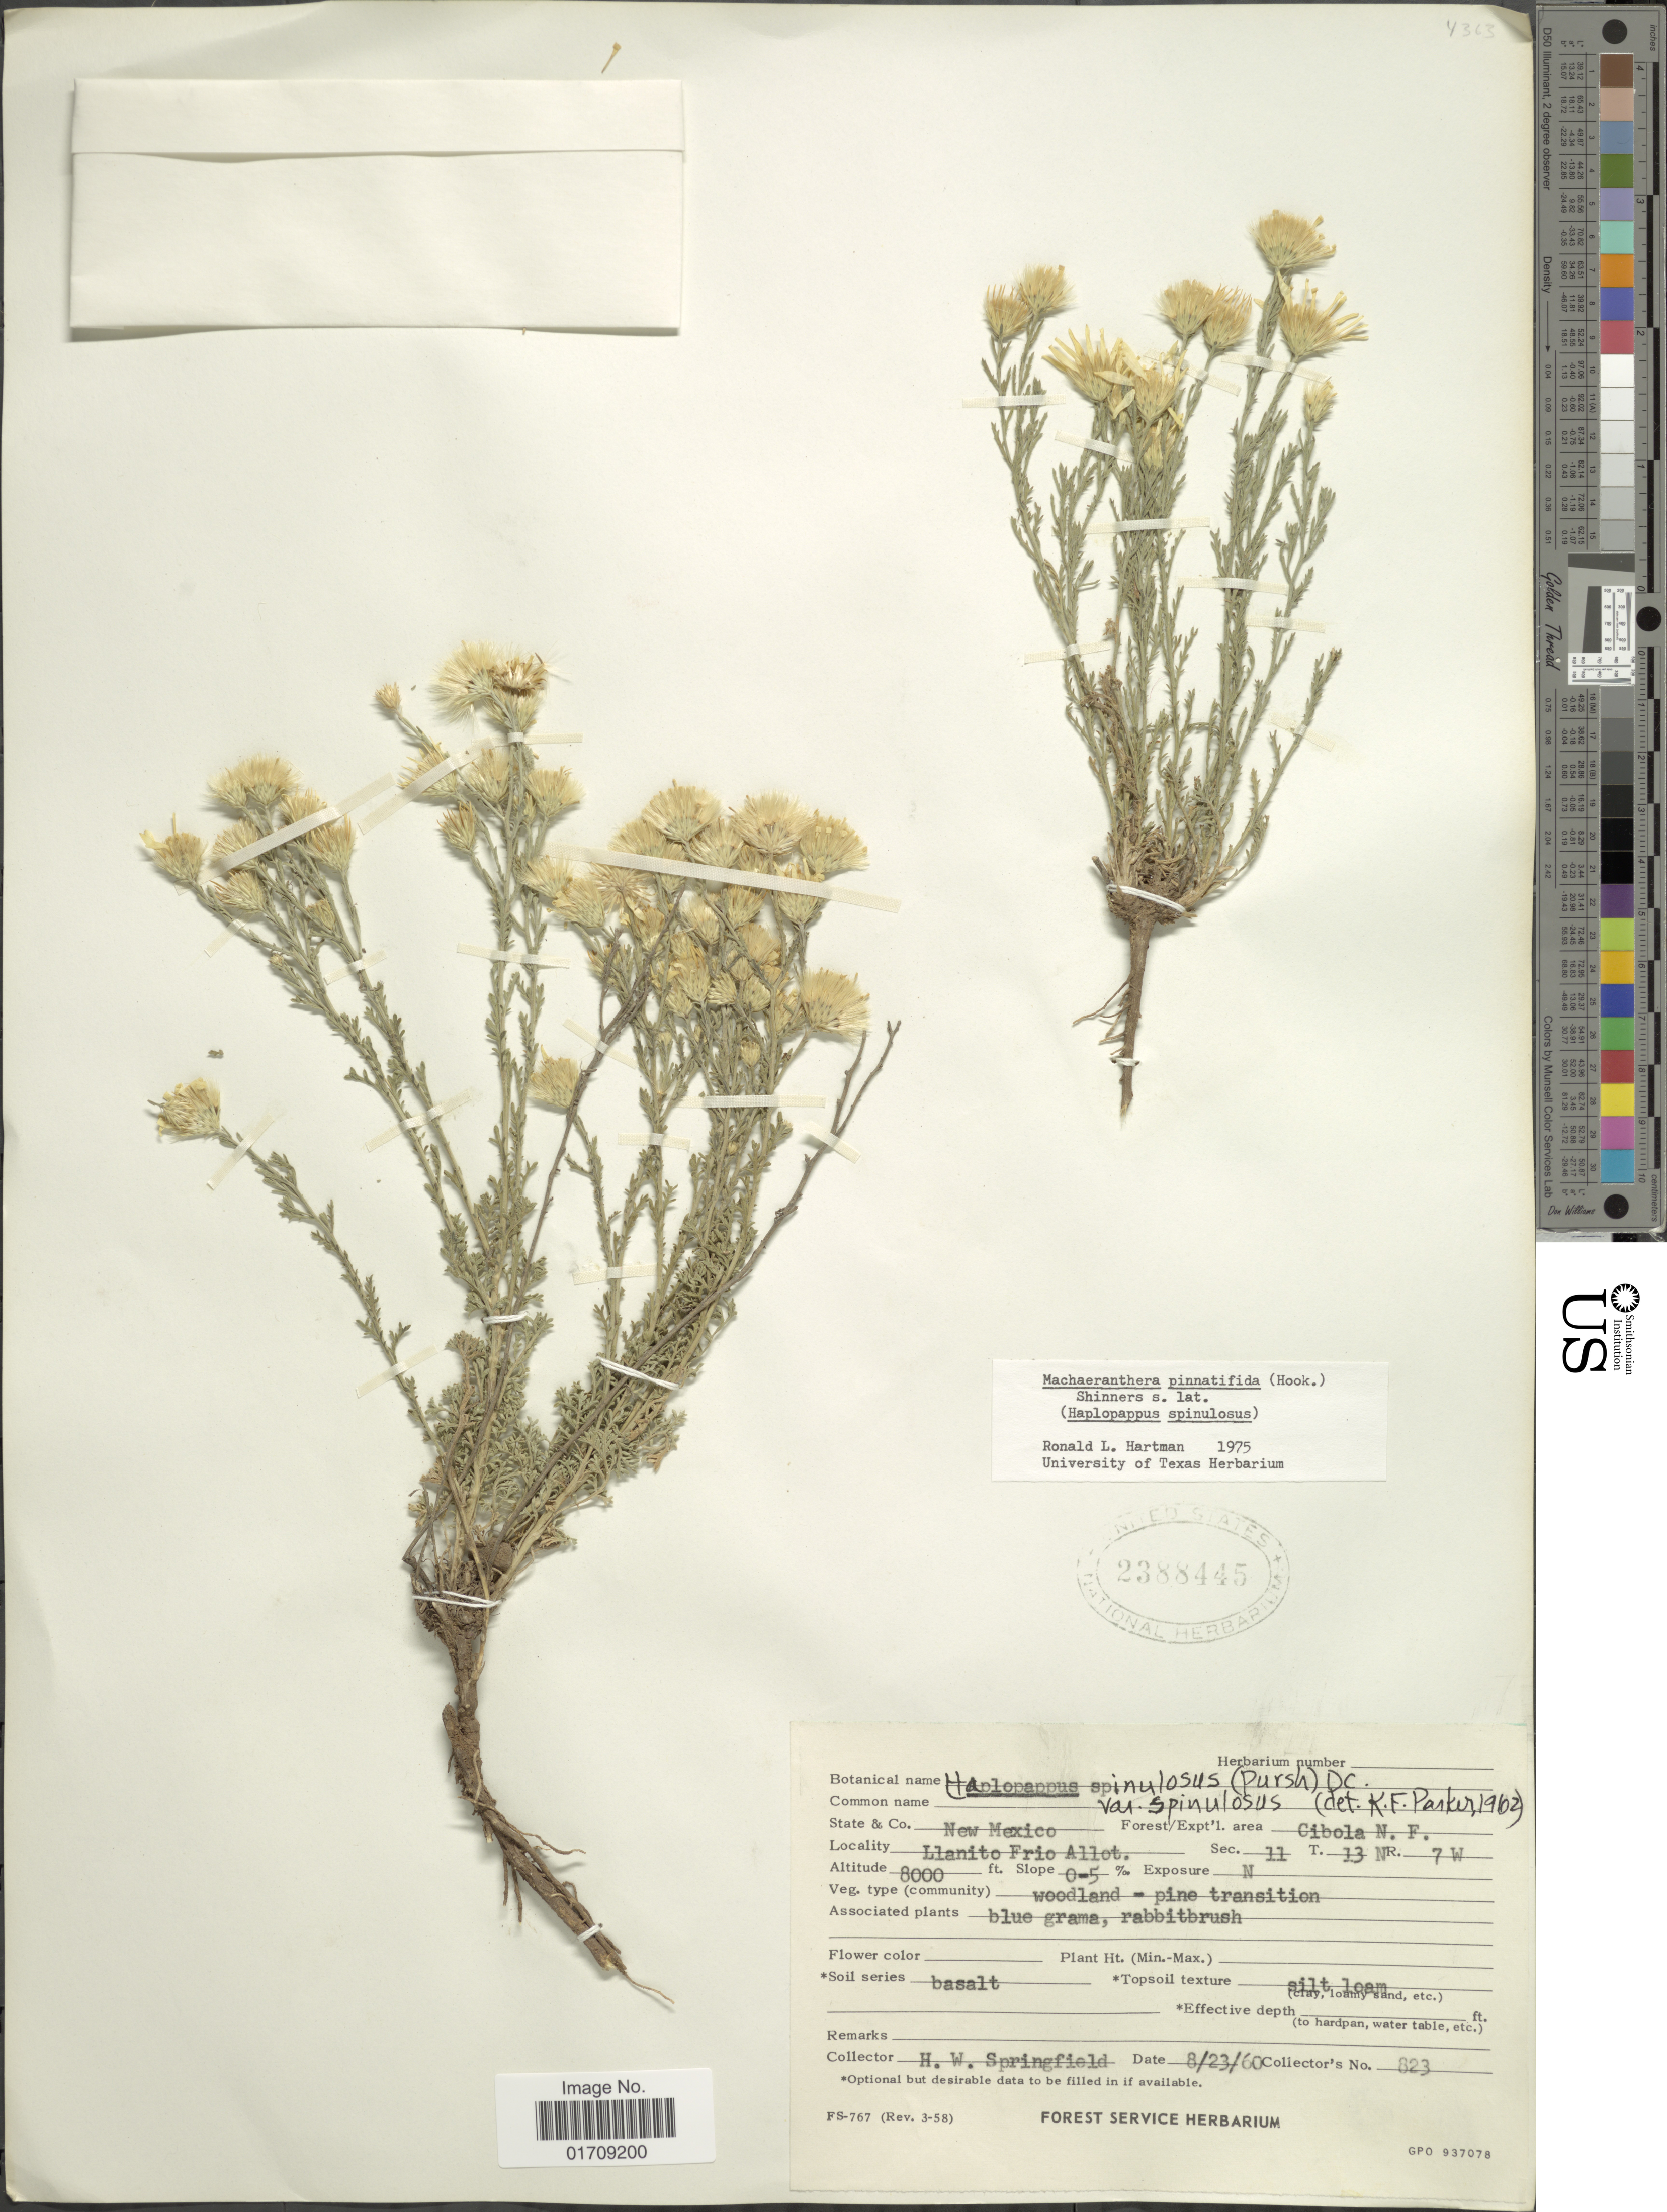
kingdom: Plantae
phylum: Tracheophyta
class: Magnoliopsida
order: Asterales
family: Asteraceae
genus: Machaeranthera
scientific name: Machaeranthera pinnatifida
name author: (Hook.) Shinners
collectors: H. Springfield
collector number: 823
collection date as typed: Transcribed d/m/y: 23/8/60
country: United States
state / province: New Mexico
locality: Cibola N. F., Llanito Frio Allot., Sec.11, T13N, R7W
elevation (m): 2438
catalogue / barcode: US 2388445